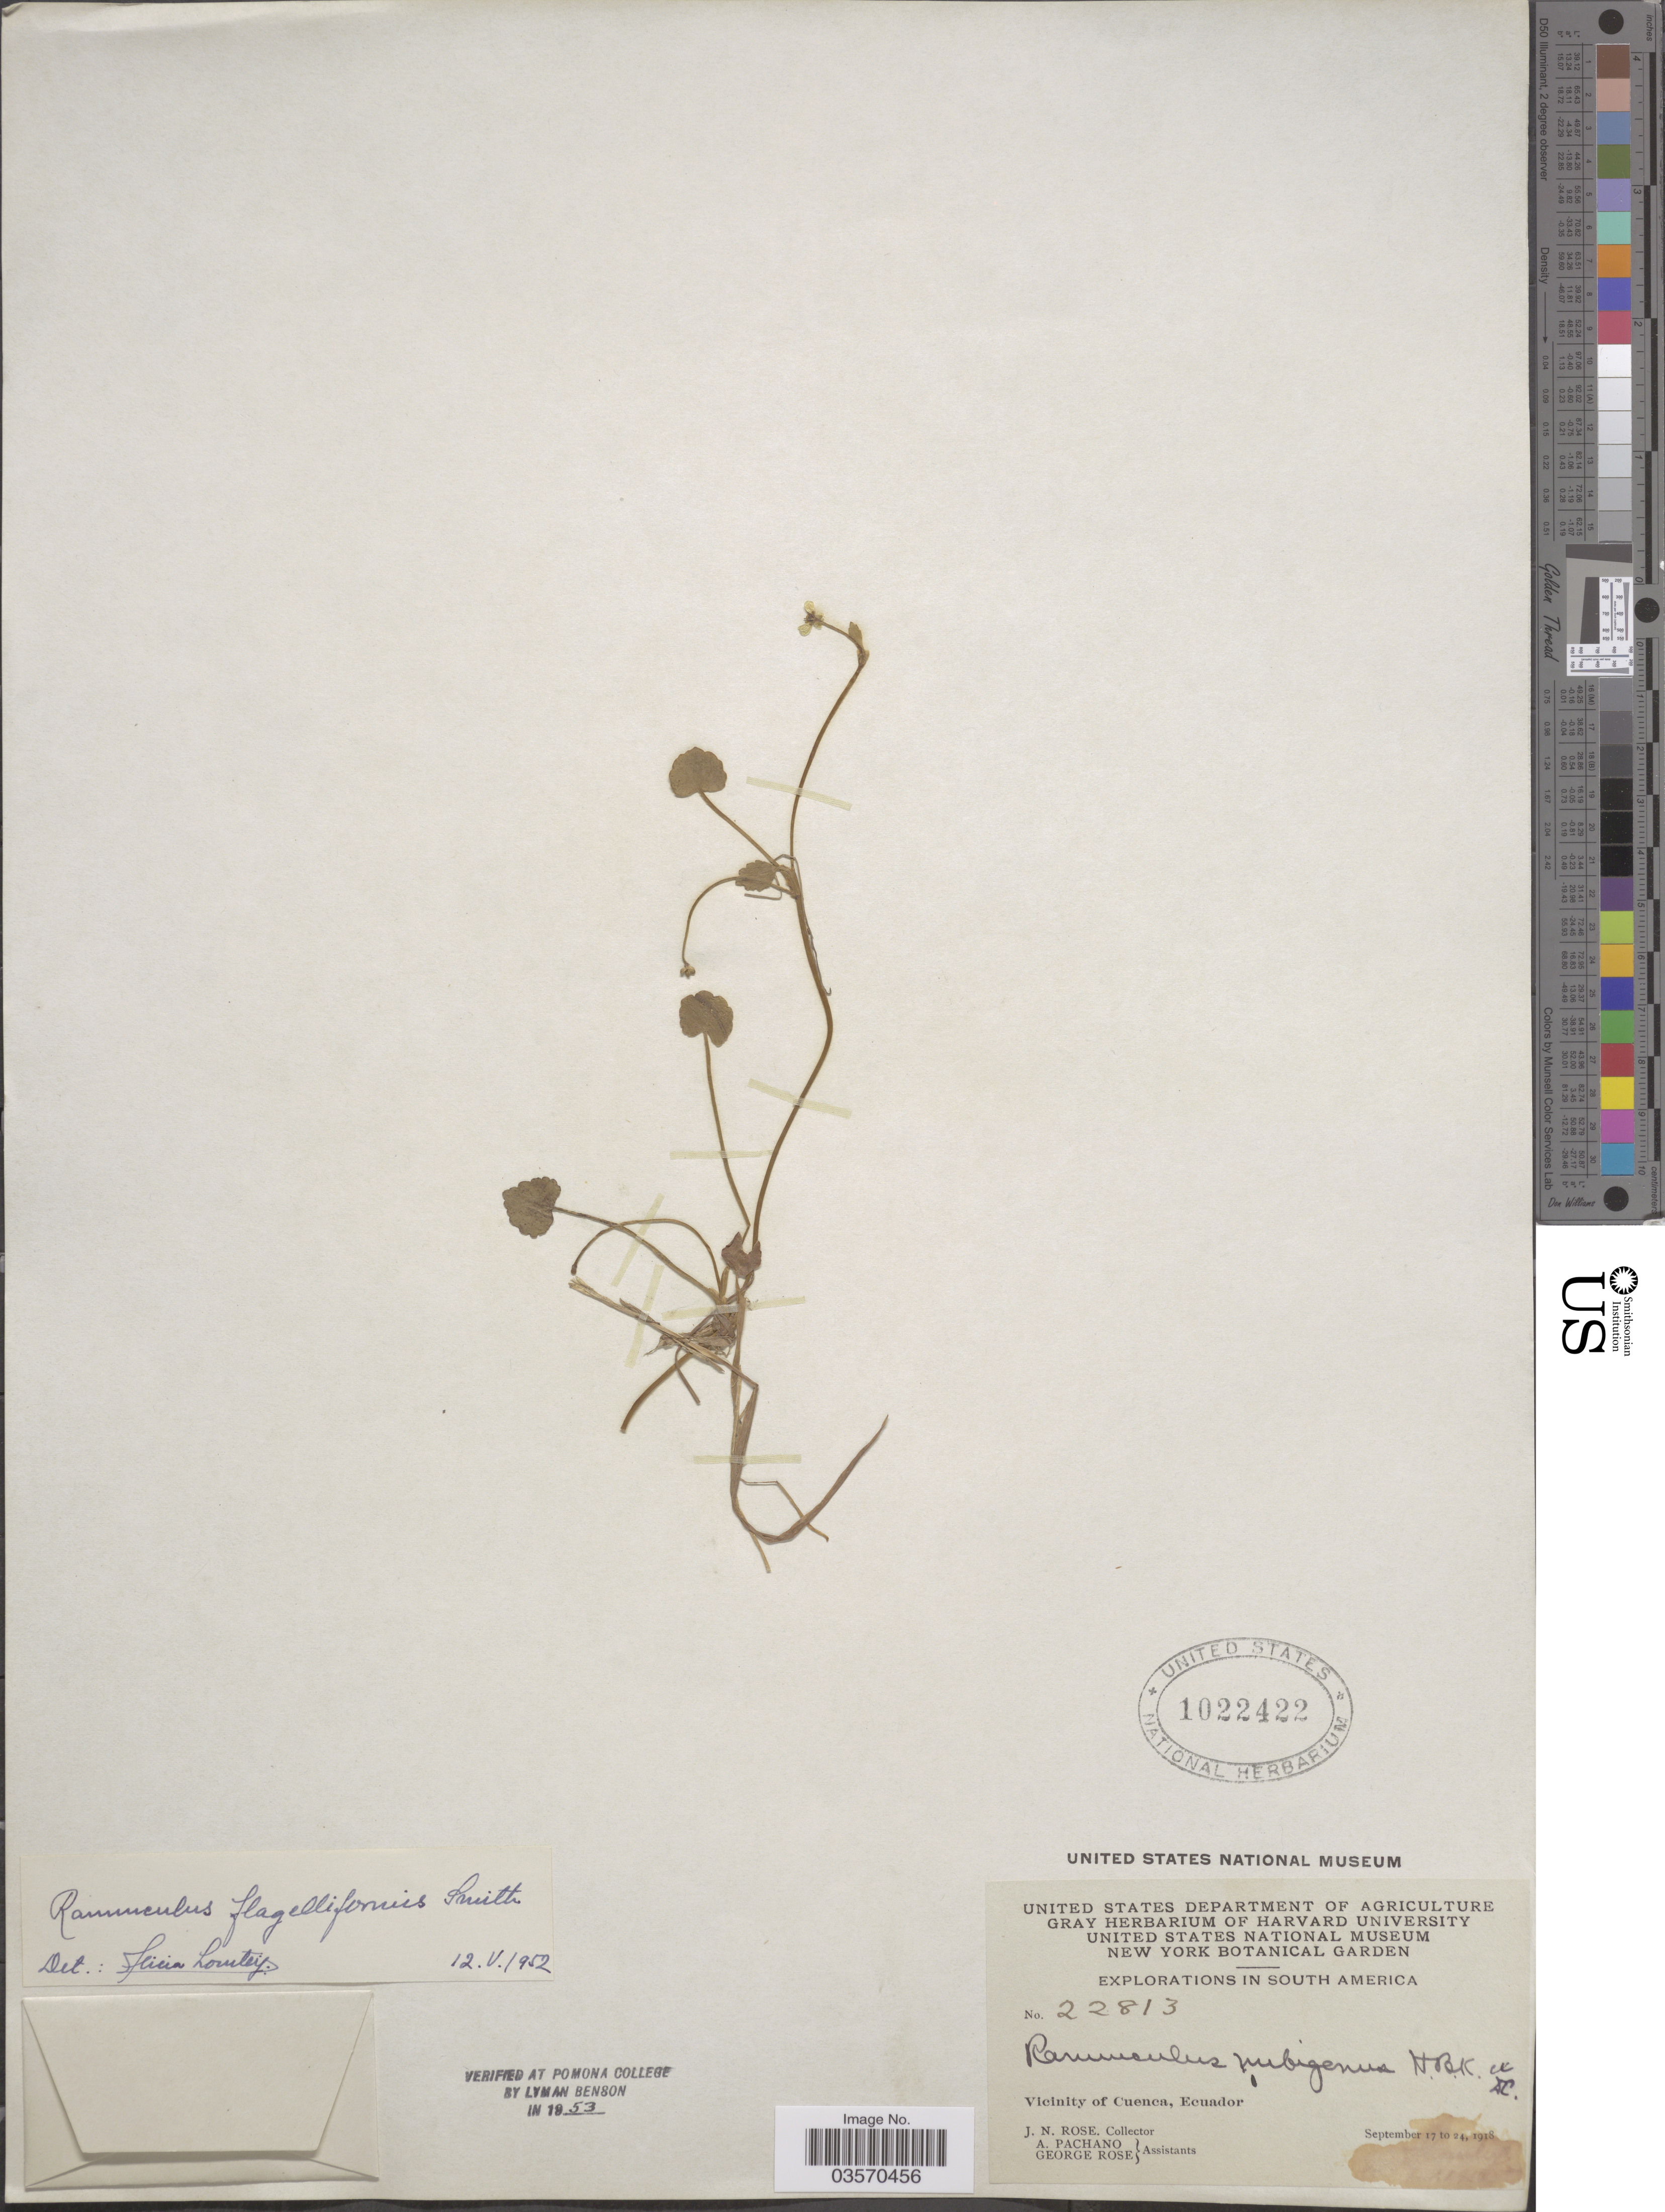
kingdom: Plantae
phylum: Tracheophyta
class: Magnoliopsida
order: Ranunculales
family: Ranunculaceae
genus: Ranunculus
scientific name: Ranunculus flagelliformis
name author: Sm.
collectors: J. N. Rose, A. Pachano & G. Rose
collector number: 22813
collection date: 1918-09-17/1918-09-24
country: Ecuador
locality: Vicinity of Cuenca.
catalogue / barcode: US 1022422